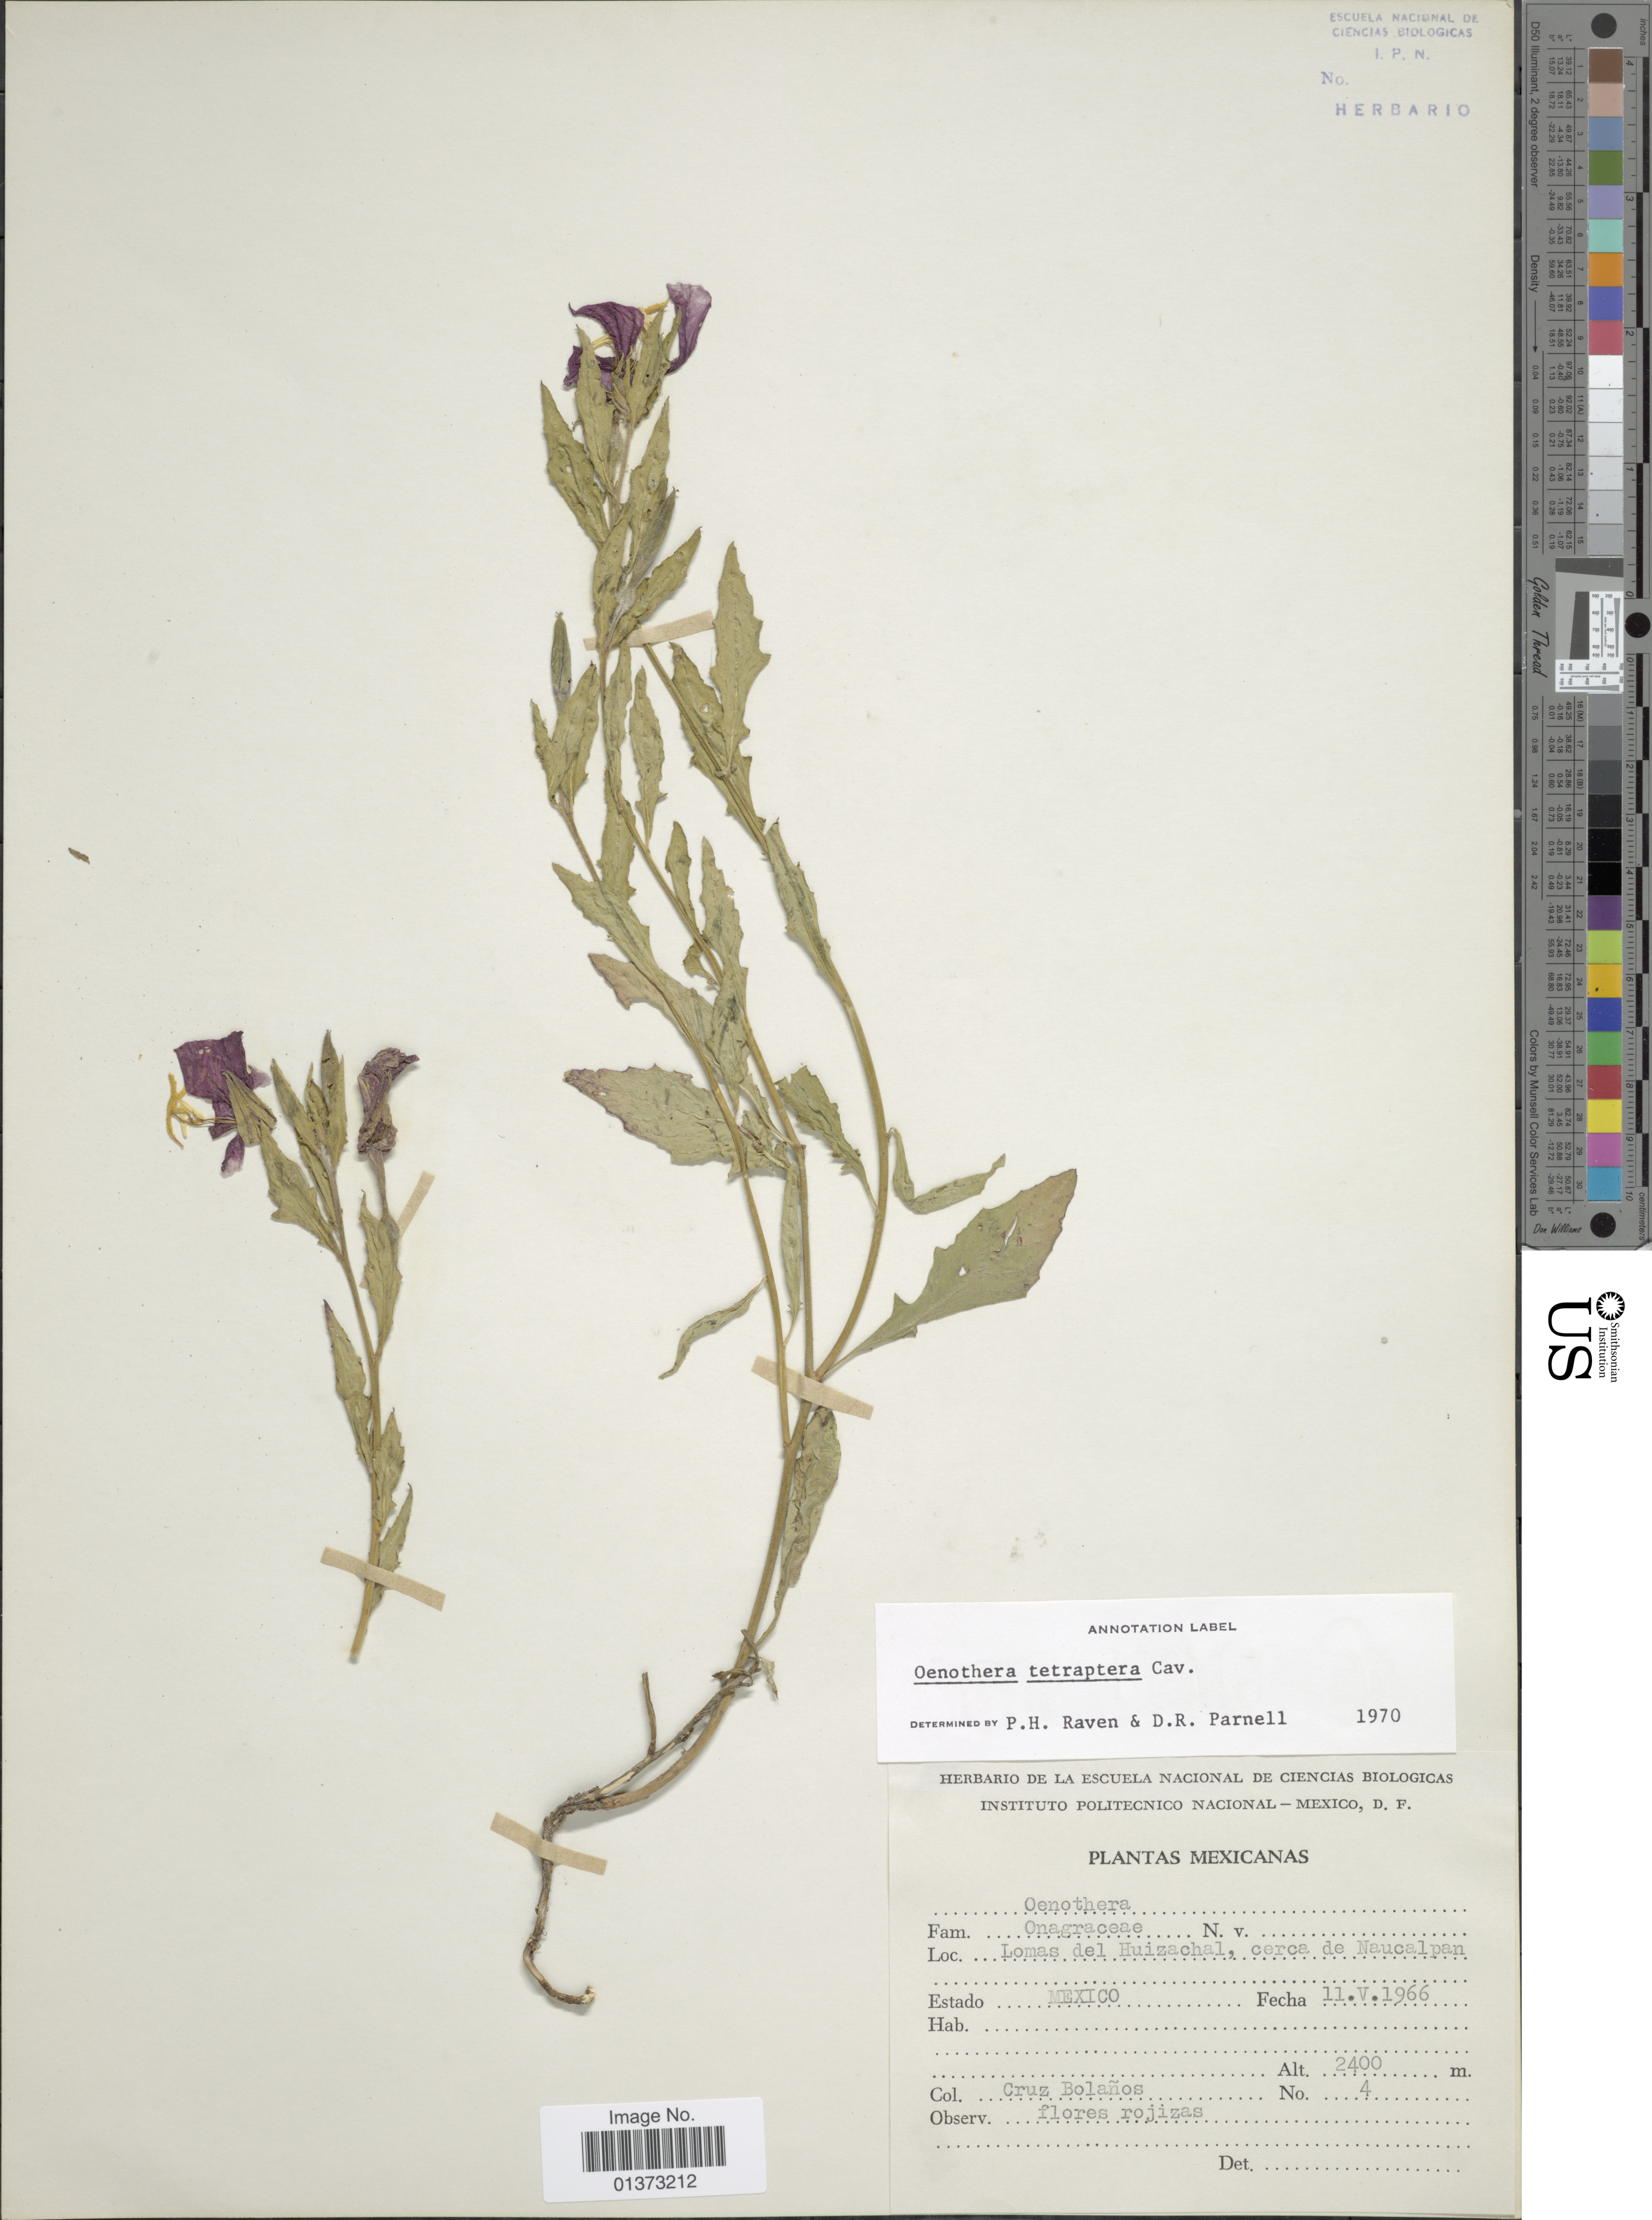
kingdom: Plantae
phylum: Tracheophyta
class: Magnoliopsida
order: Myrtales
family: Onagraceae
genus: Oenothera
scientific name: Oenothera tetraptera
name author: Cav.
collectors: C. Bolanos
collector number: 4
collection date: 1966-05-11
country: Mexico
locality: Lomas del Huizachal, cerca de Naucalpan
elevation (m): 2400